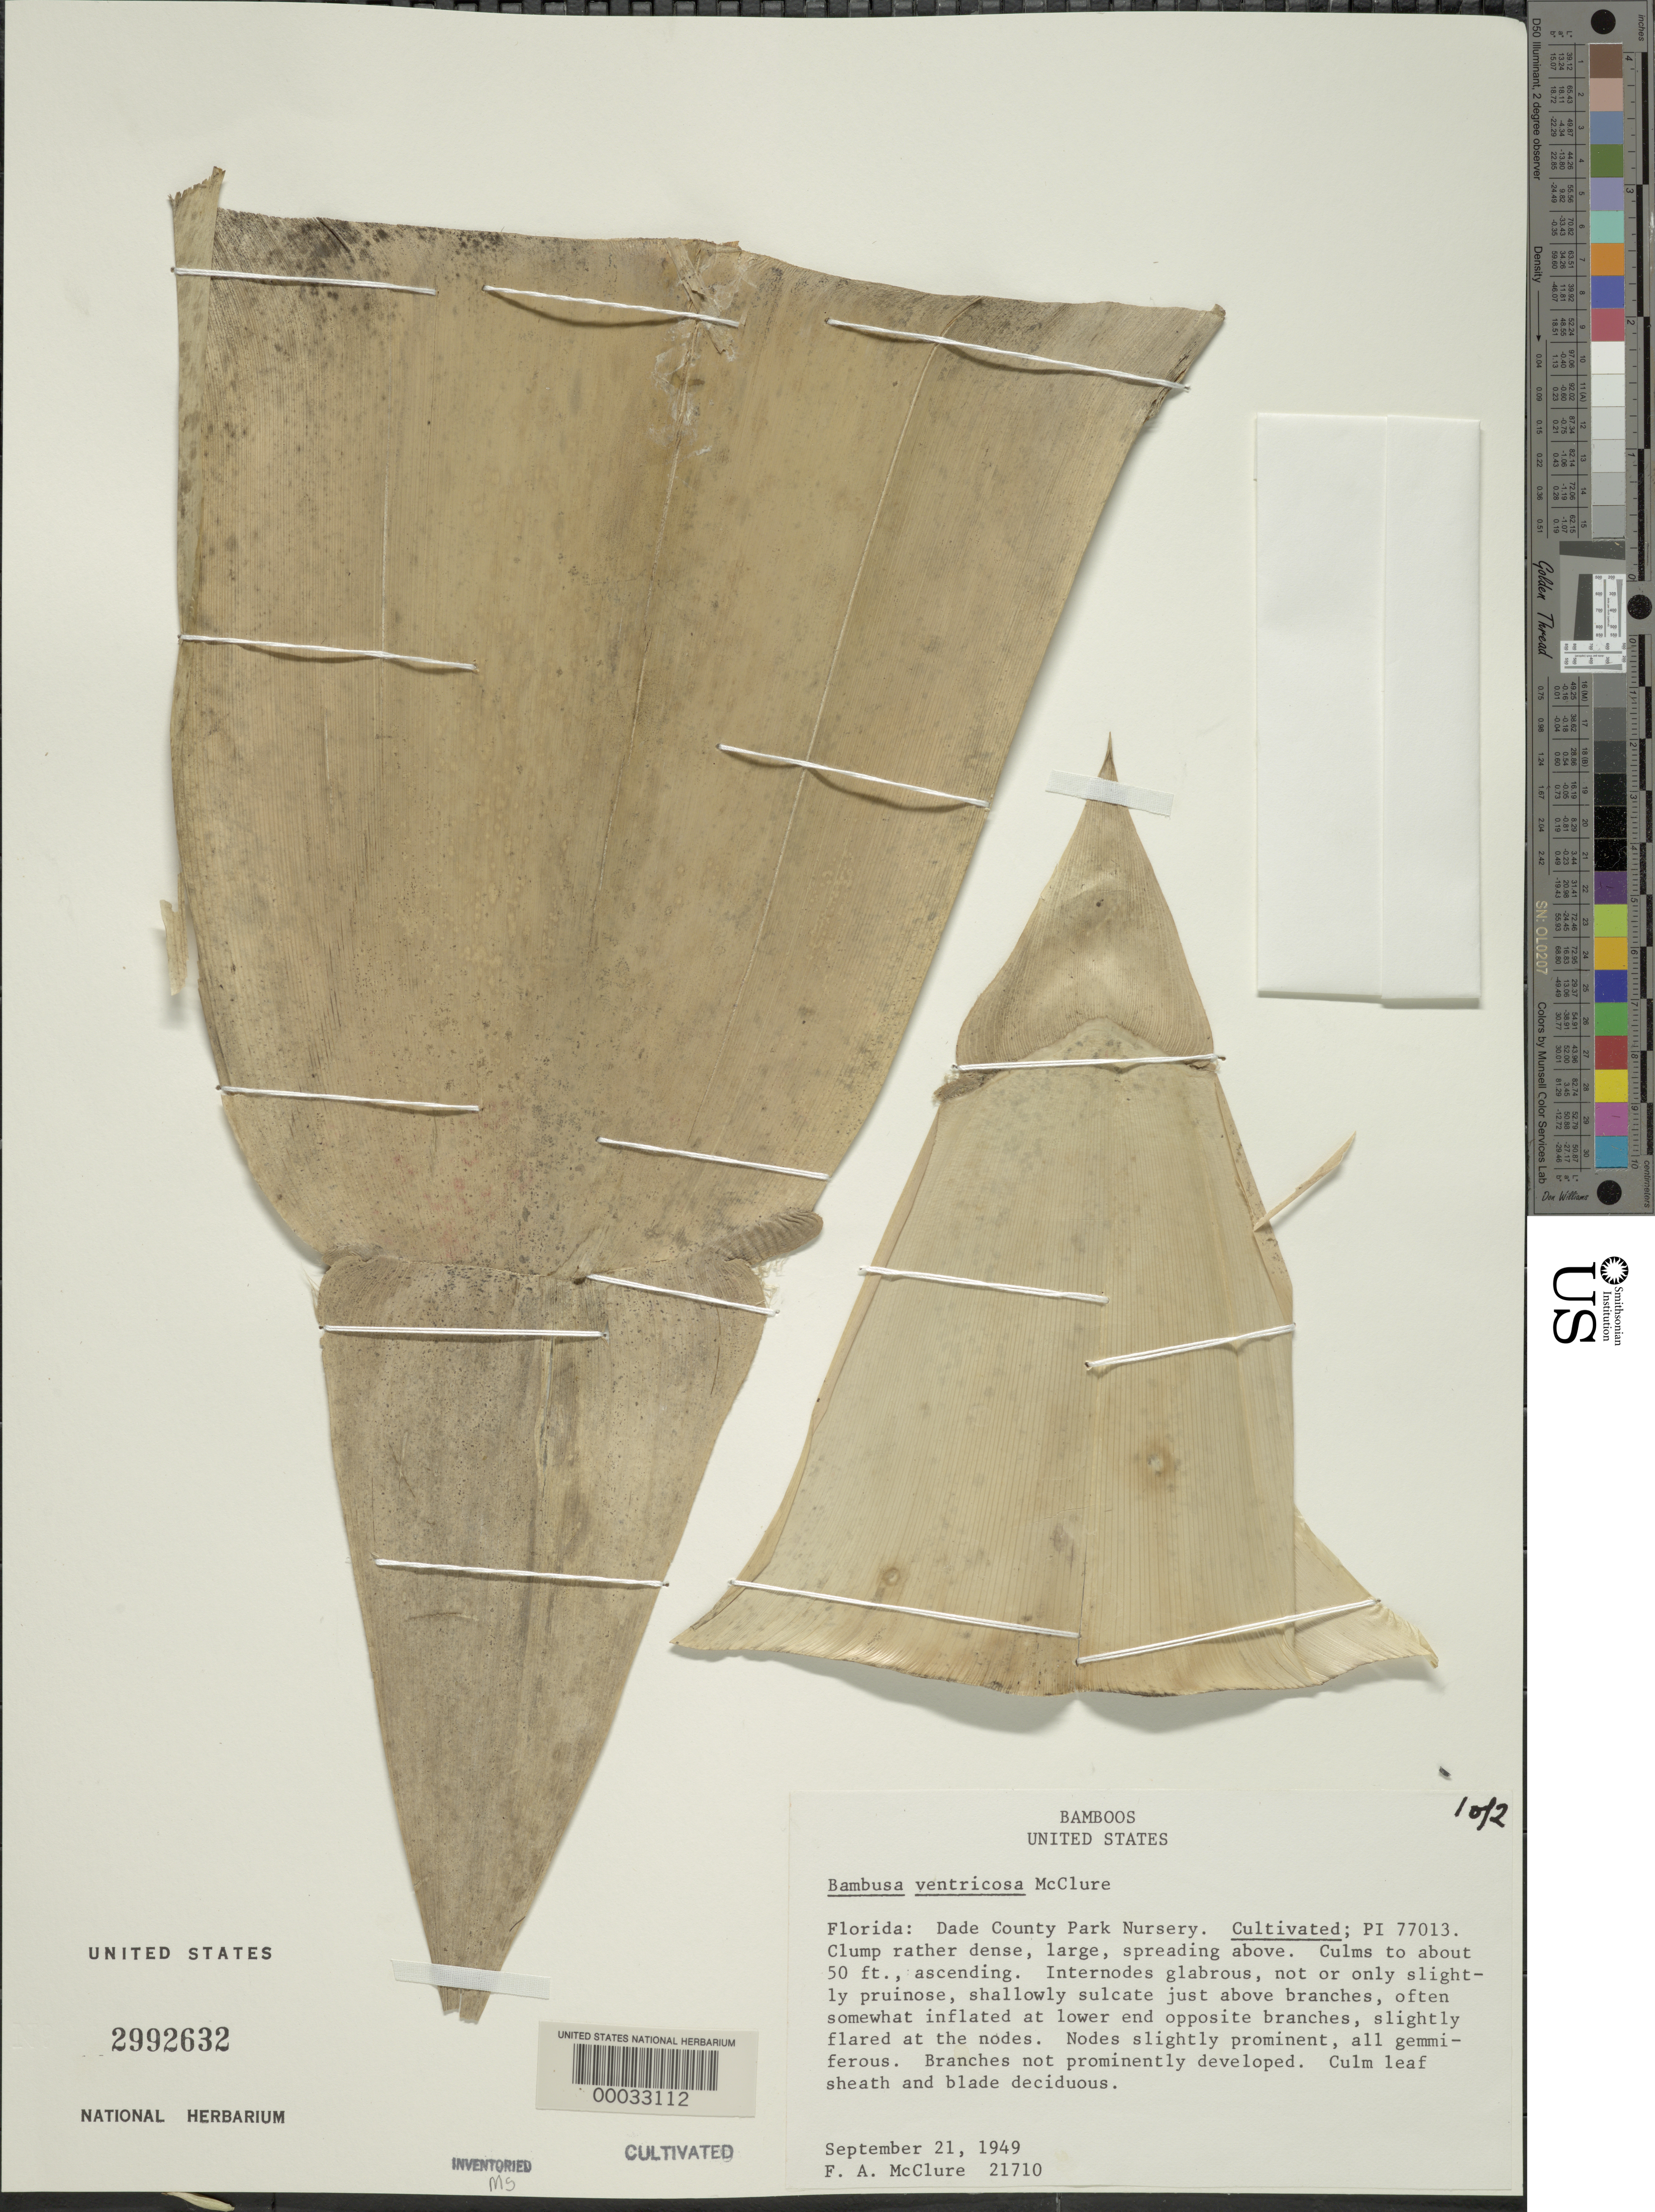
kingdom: Plantae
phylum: Tracheophyta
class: Liliopsida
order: Poales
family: Poaceae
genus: Bambusa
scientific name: Bambusa ventricosa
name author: McClure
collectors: F. A. McClure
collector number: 21710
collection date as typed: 21 Sep 1949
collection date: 1949-09-21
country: United States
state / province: Florida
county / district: Dade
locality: Dade county park nursery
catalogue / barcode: US 2992632